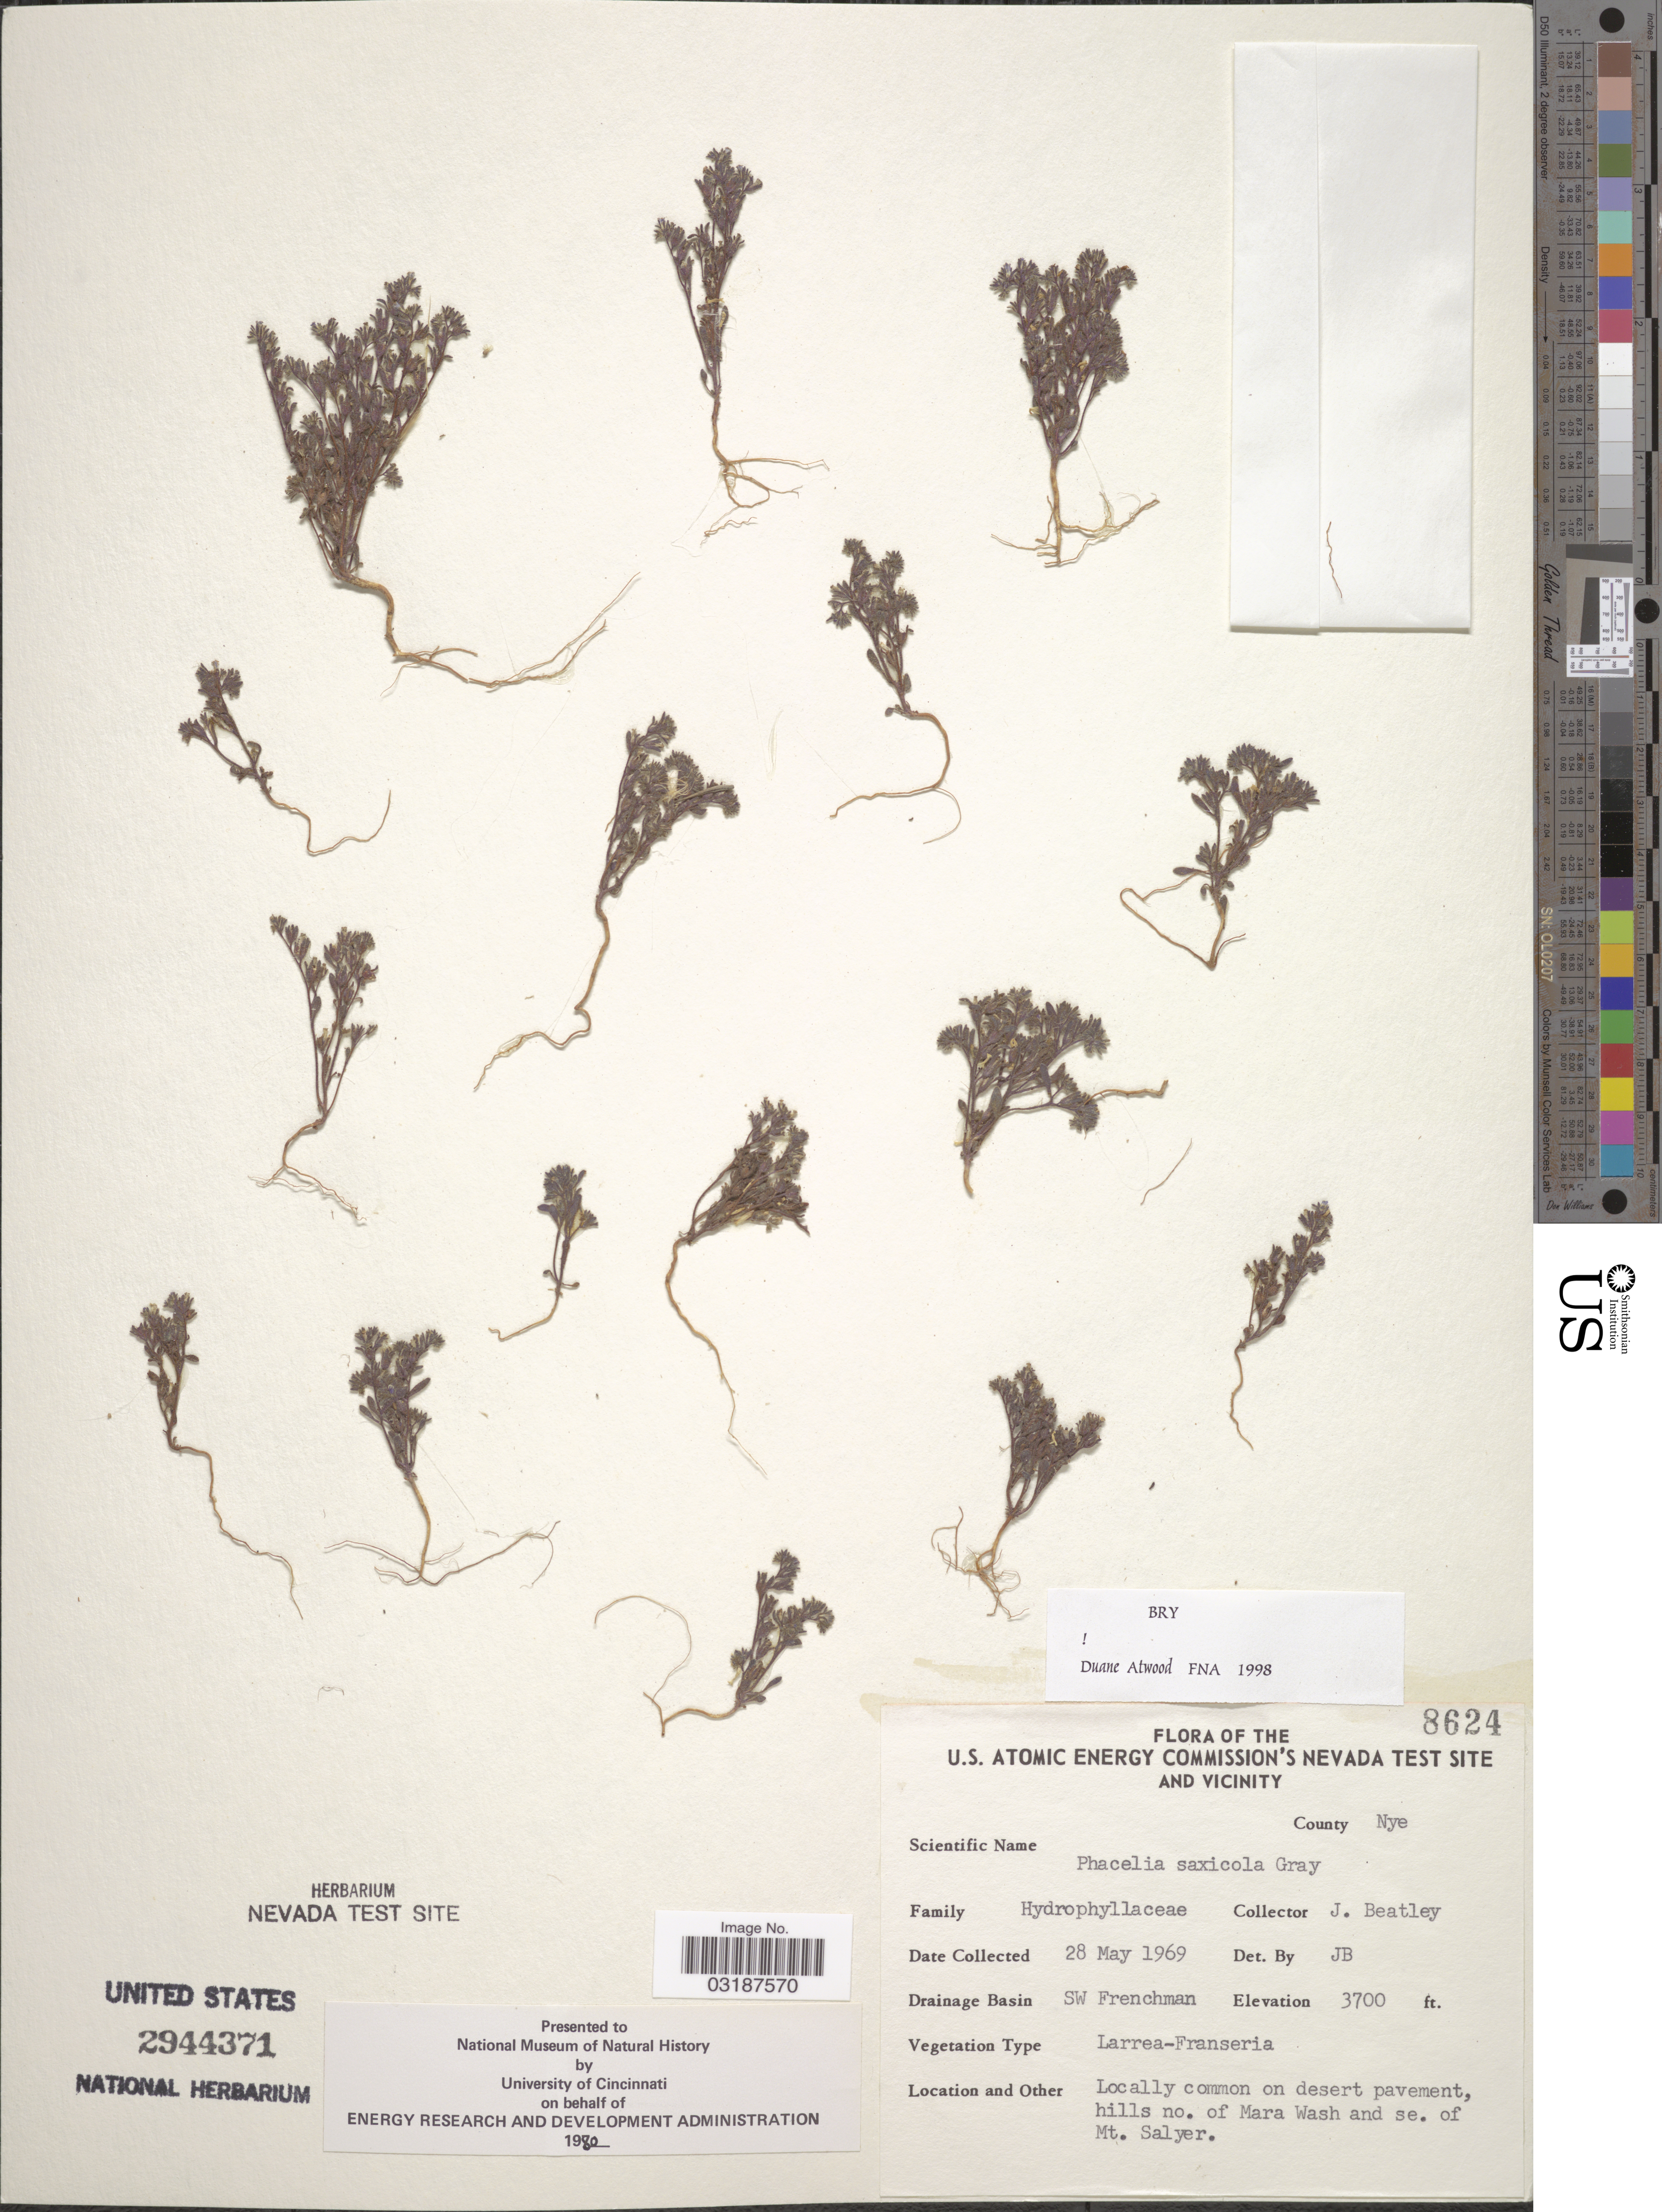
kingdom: Plantae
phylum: Tracheophyta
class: Magnoliopsida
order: Boraginales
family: Hydrophyllaceae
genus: Phacelia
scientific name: Phacelia saxicola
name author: A. Gray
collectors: J. C. Beatley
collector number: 8624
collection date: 1969-05-28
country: United States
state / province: Nevada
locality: U.S. Atomic Energy Commission's Nevada Test Site and Vicinity. County Nye. Drainage Basin SW Frenchman. Locally common on desert pavement, hills no. of Mara Wash and se. of Mt. Salyer.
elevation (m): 1128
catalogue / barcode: US 2944371